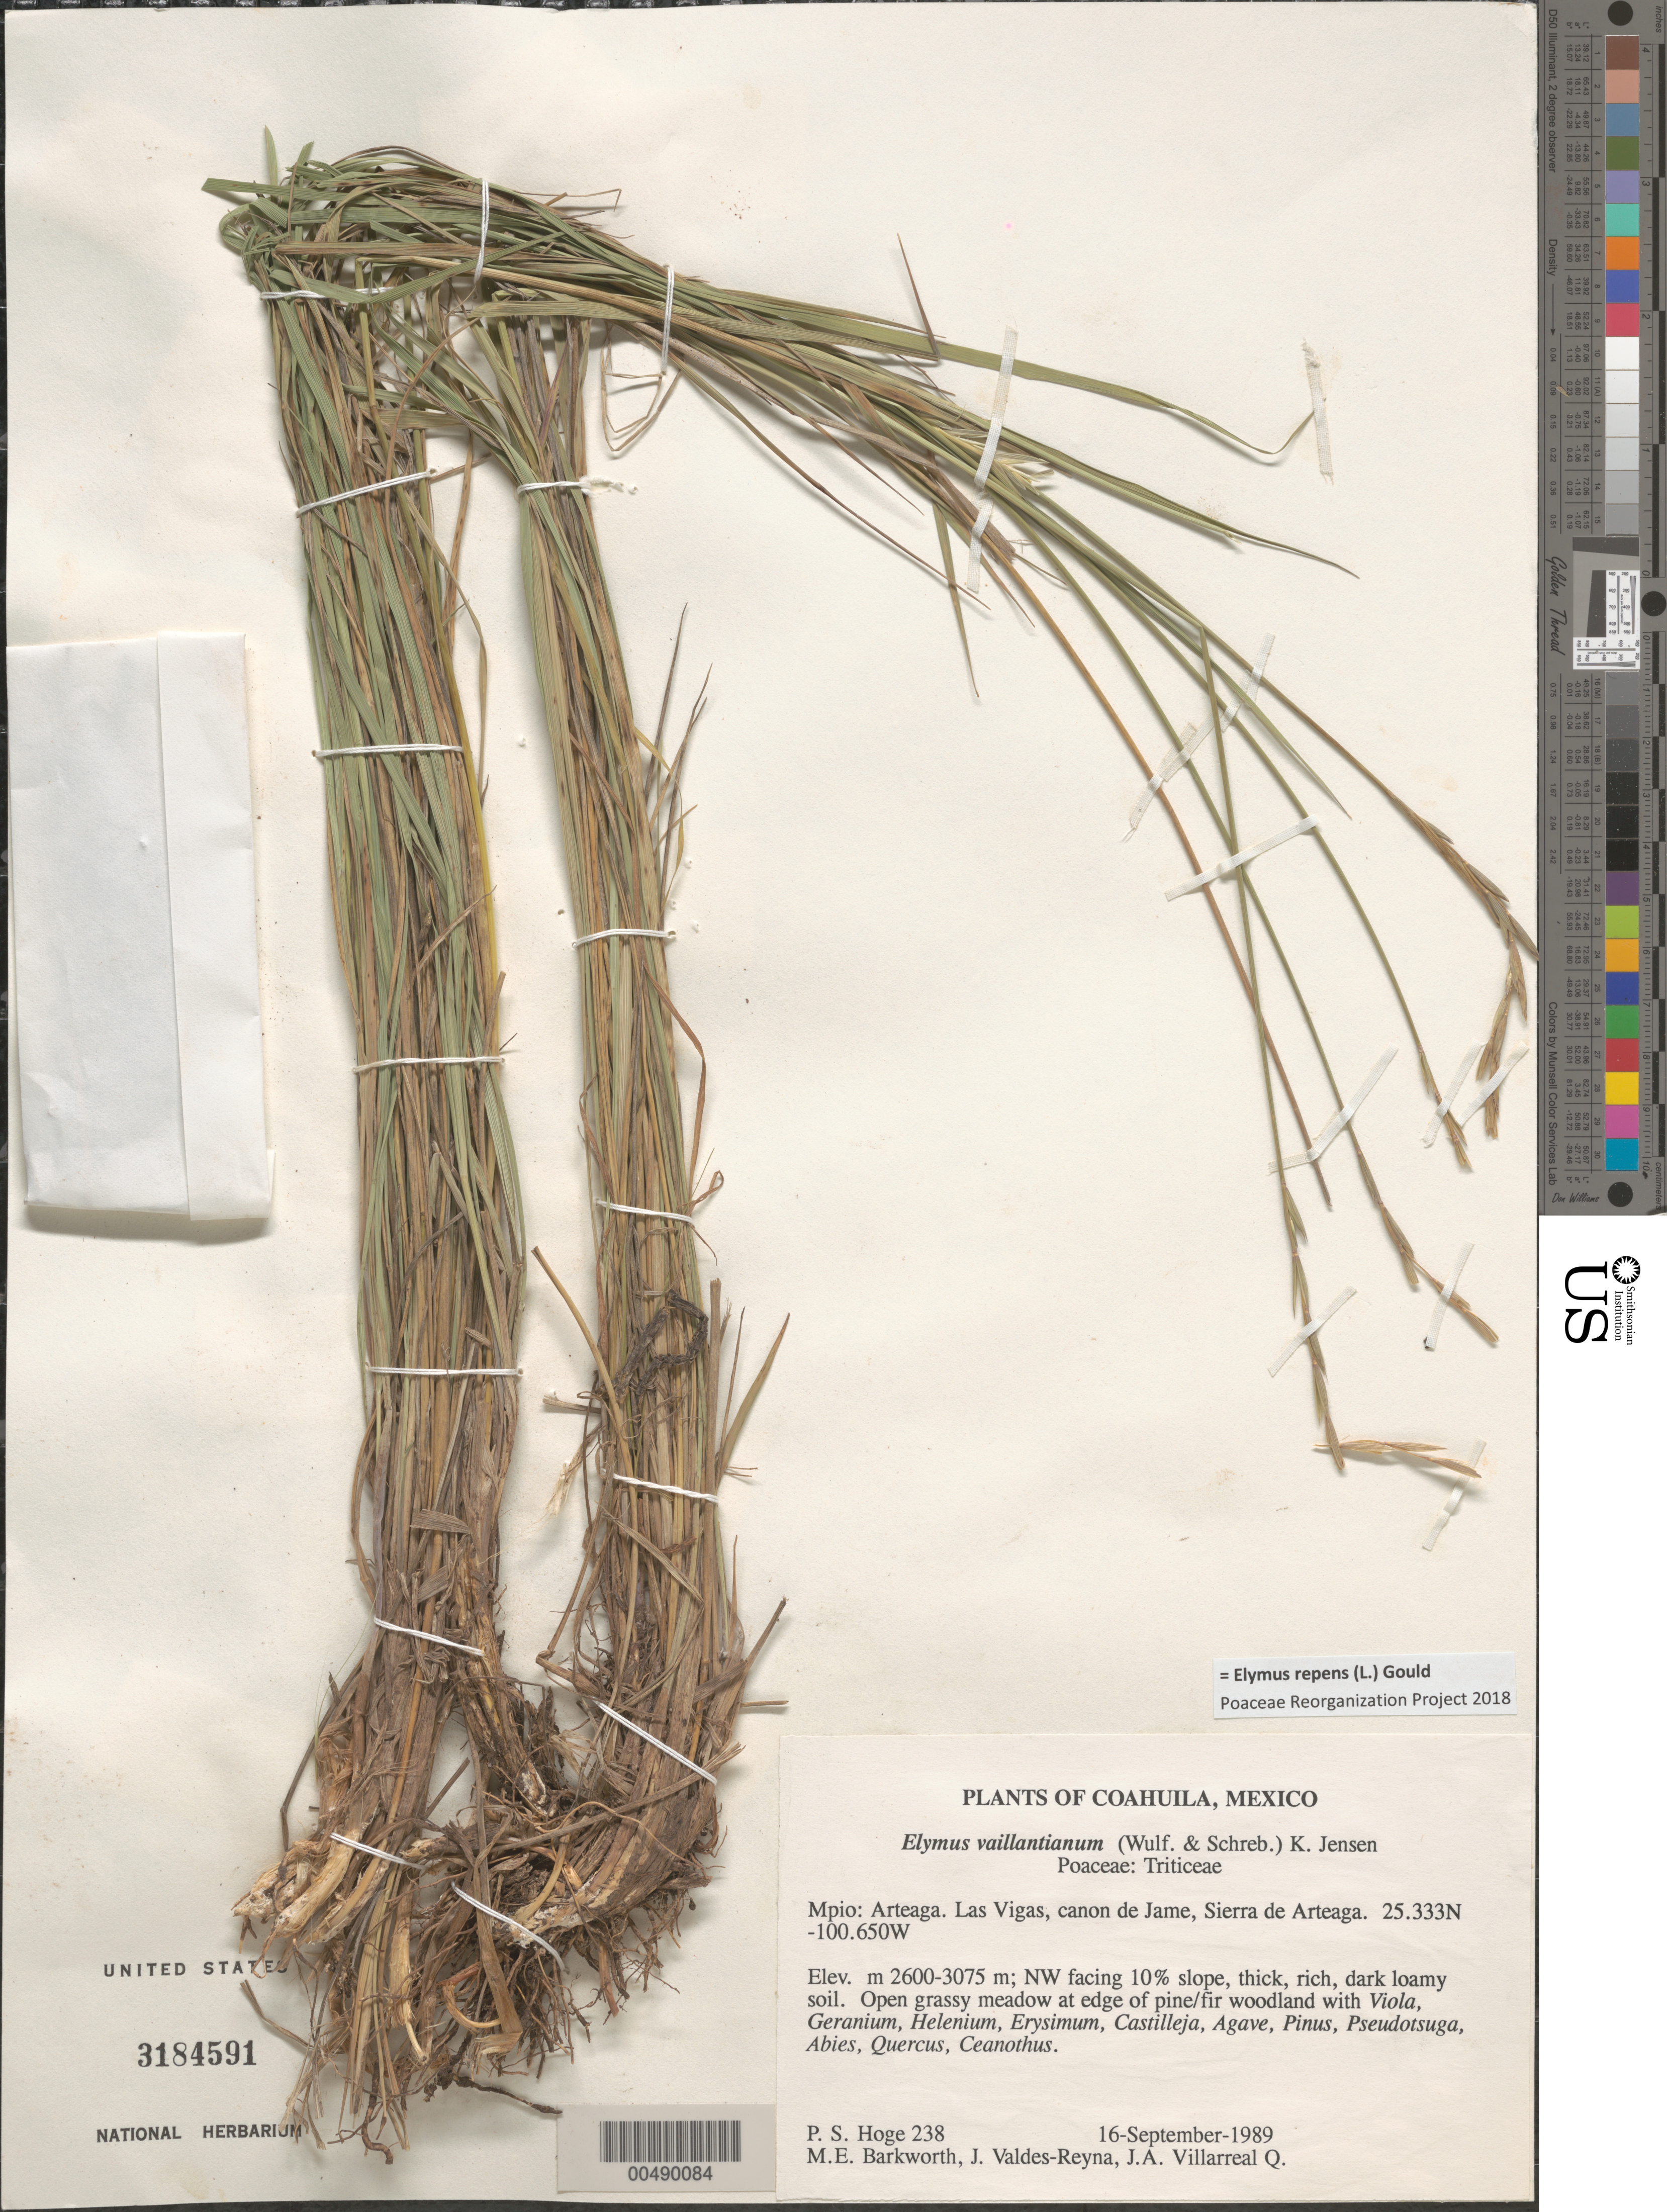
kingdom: Plantae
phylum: Tracheophyta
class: Liliopsida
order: Poales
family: Poaceae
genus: Elymus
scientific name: Elymus repens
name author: (L.) Gould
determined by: Poaceae Reorganization Project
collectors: P. S. Hoge, M. E. Barkworth & J. Valdés-Reyna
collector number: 238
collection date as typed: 16 Sep 1989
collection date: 1989-09-16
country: Mexico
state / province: Coahuila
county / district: Arteaga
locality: Las Vigas, canon de Jame, Sierra de Arteaga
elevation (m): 2600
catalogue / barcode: US 3184591